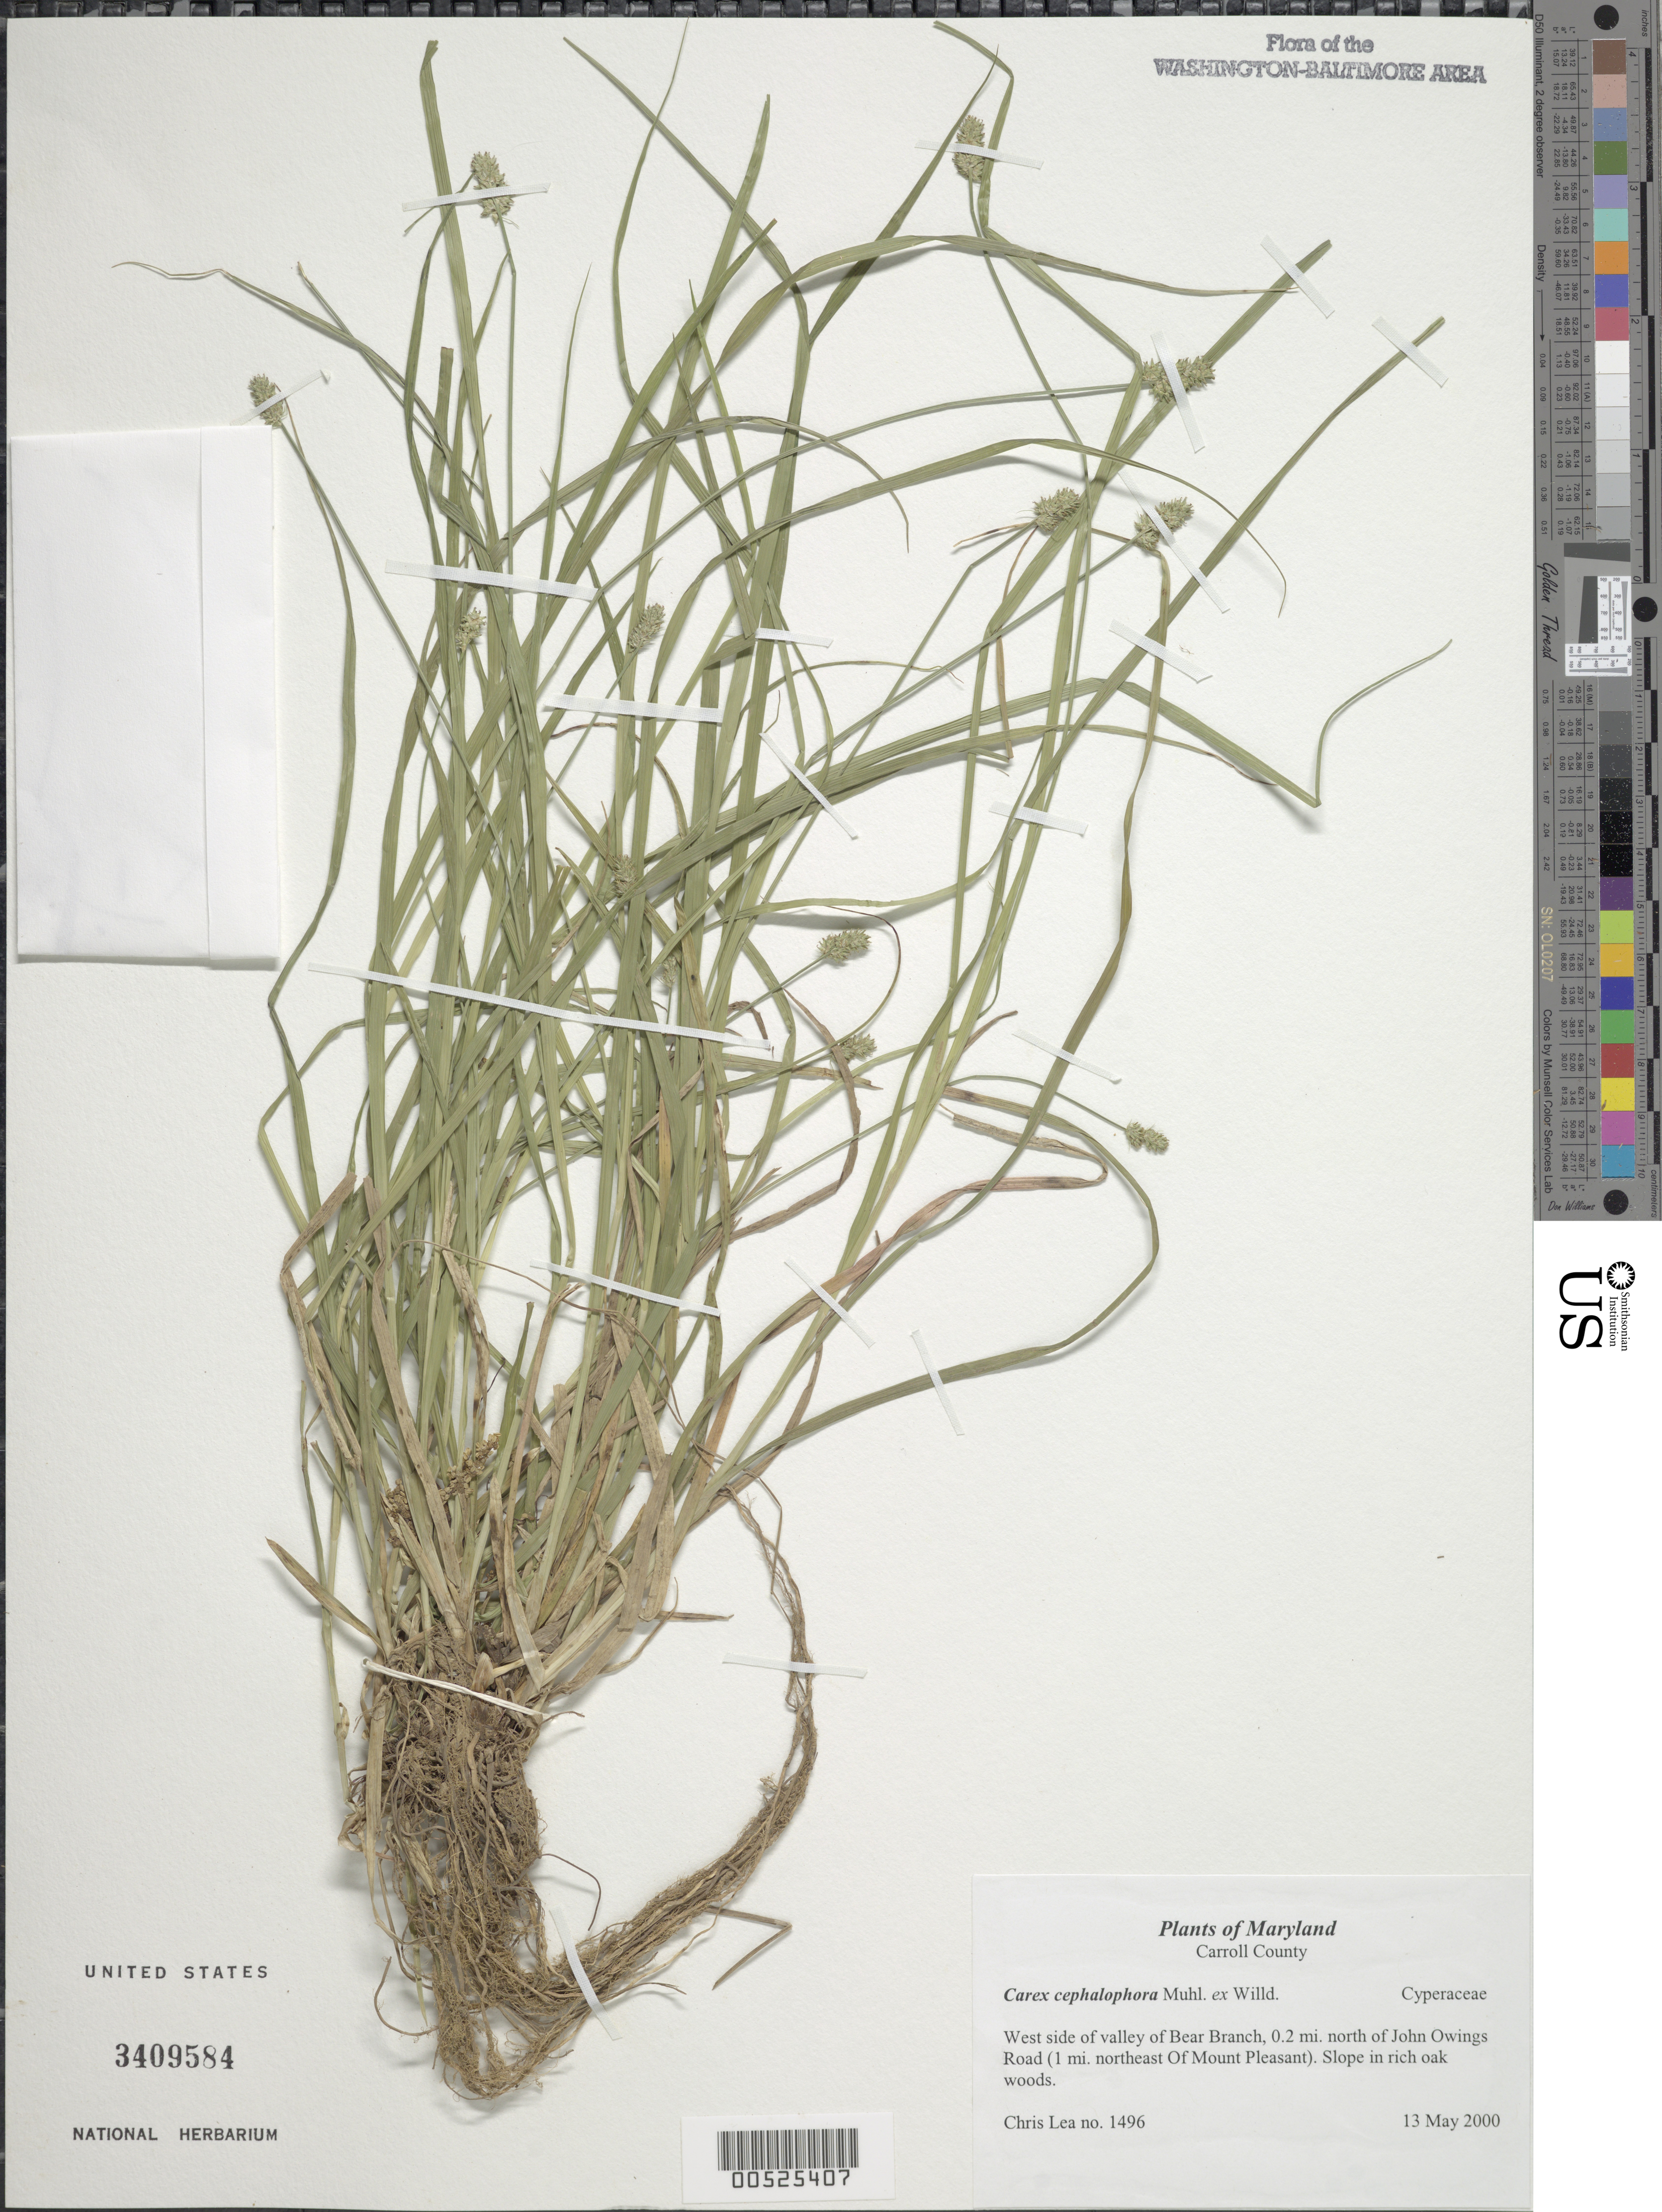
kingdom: Plantae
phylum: Tracheophyta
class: Liliopsida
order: Poales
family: Cyperaceae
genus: Carex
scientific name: Carex cephalophora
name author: Muhl. ex Willd.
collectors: C. Lea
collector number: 1496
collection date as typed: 13 May 2000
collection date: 2000-05-13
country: United States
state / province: Maryland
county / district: Carroll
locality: West side of valley of Bear Branch, 0.2 mi. north of John Owings Road (1 mi. northeast of Mount Pleasant).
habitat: Slope in rich oak woods.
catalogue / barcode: US 3409584